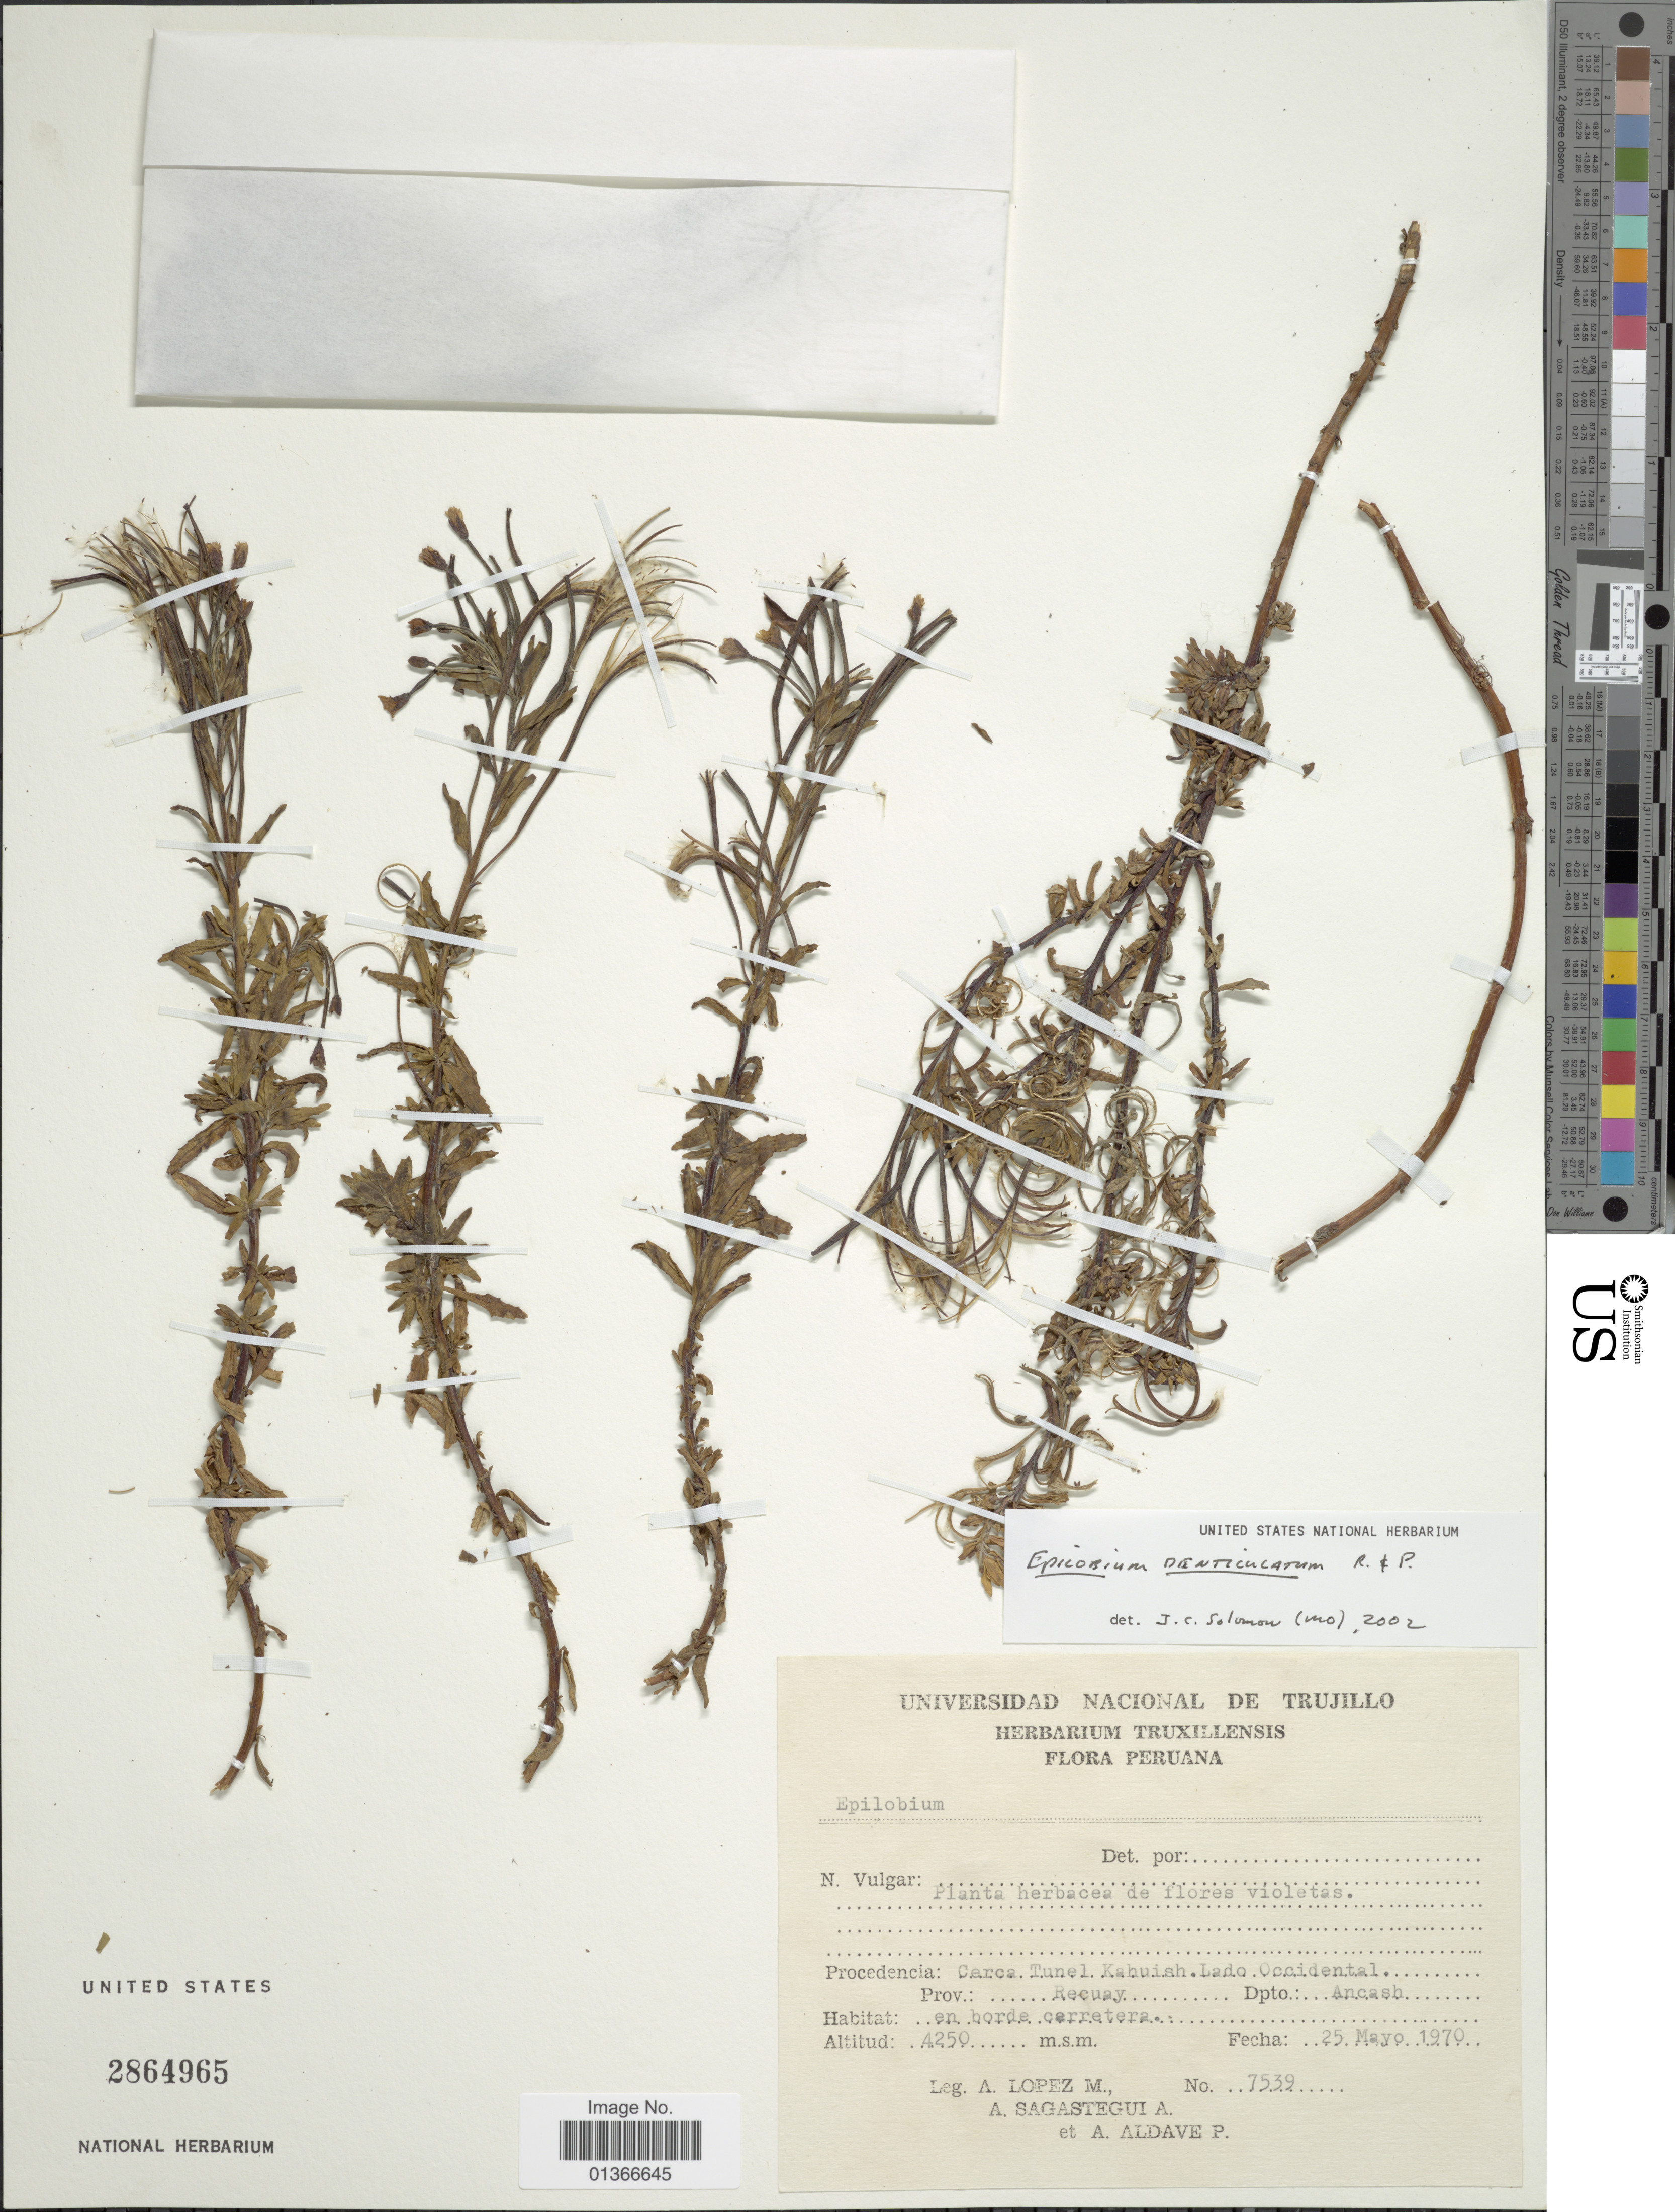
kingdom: Plantae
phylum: Tracheophyta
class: Magnoliopsida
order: Myrtales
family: Onagraceae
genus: Epilobium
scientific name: Epilobium denticulatum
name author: Ruiz & Pav.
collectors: A. López M., A. Sagástegui A. & A. Aldave P.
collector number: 7539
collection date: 1970-05-25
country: Peru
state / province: Ancash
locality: Cerca Tunel Kahuish Lado Occidental. Prov. Recuay.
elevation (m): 4250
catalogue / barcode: US 2864965